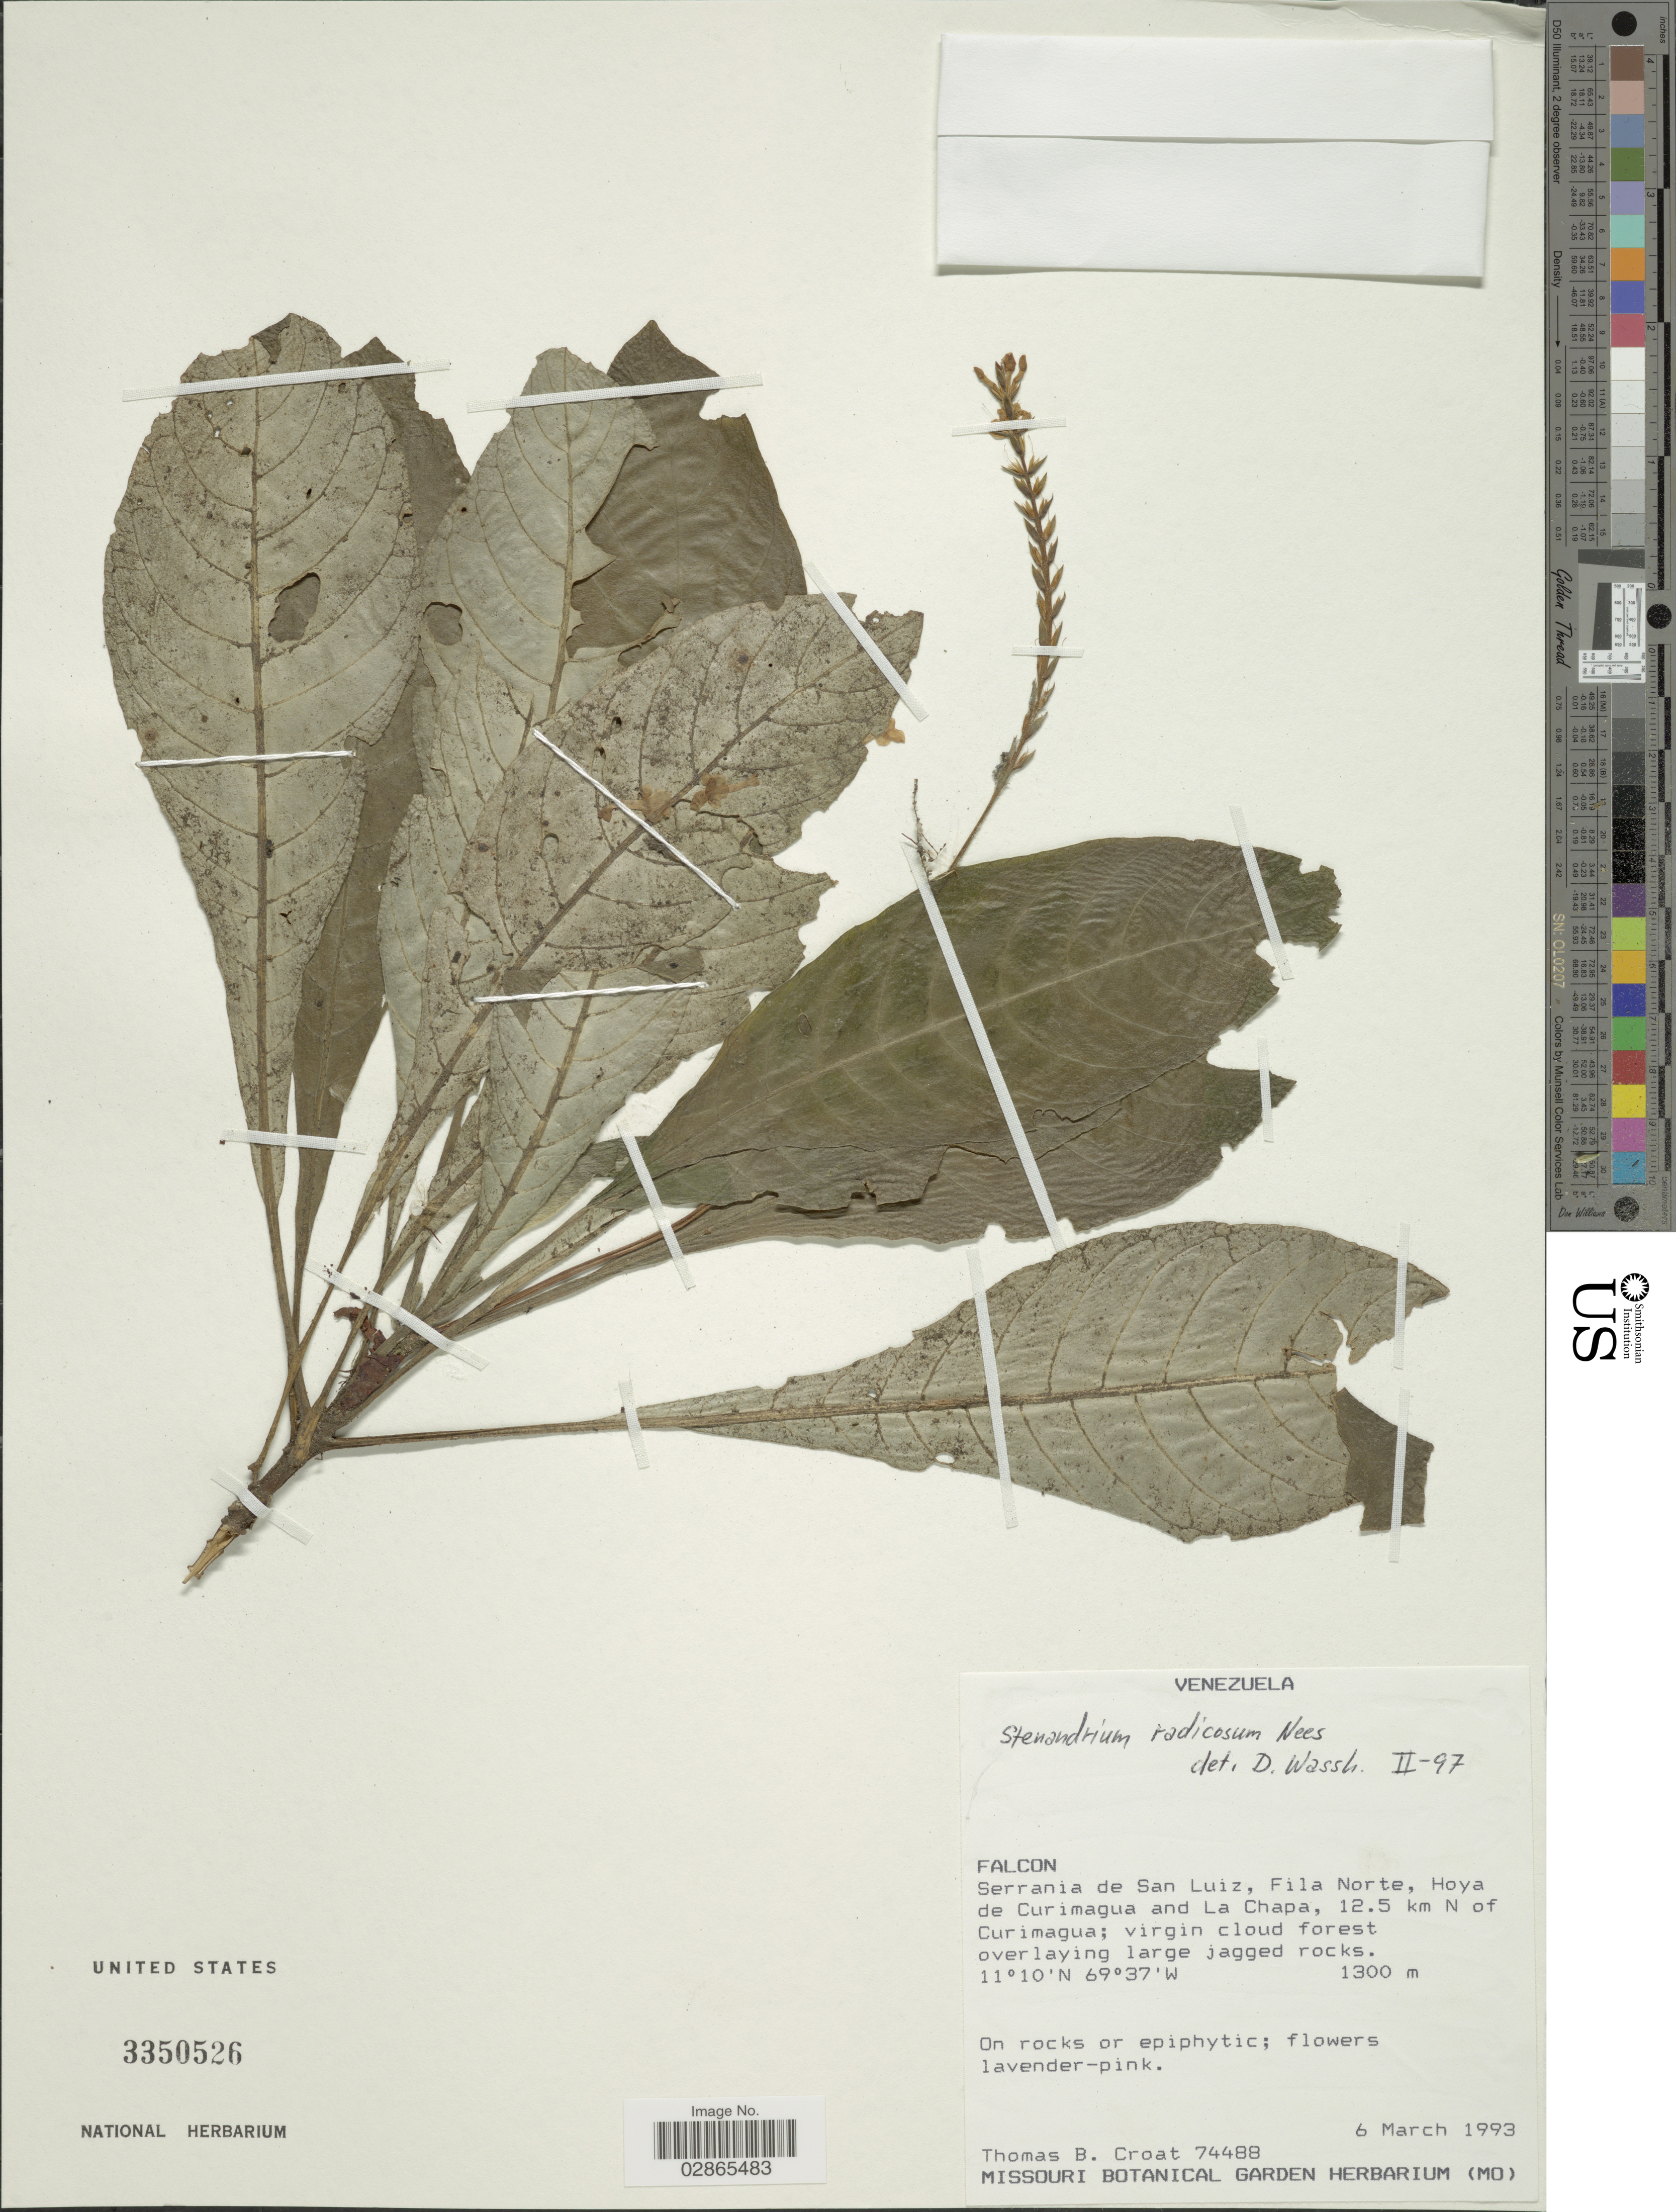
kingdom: Plantae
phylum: Tracheophyta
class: Magnoliopsida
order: Lamiales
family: Acanthaceae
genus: Stenandrium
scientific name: Stenandrium radicosum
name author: Nees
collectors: T. B. Croat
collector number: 74488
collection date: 1993-03-06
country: Venezuela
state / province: Falcón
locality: Serrania de San Luis, Fila Norte, Hoyade Curimagua and La Chapa, 12.5 km N of Curimagua.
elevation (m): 1300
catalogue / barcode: US 3350526